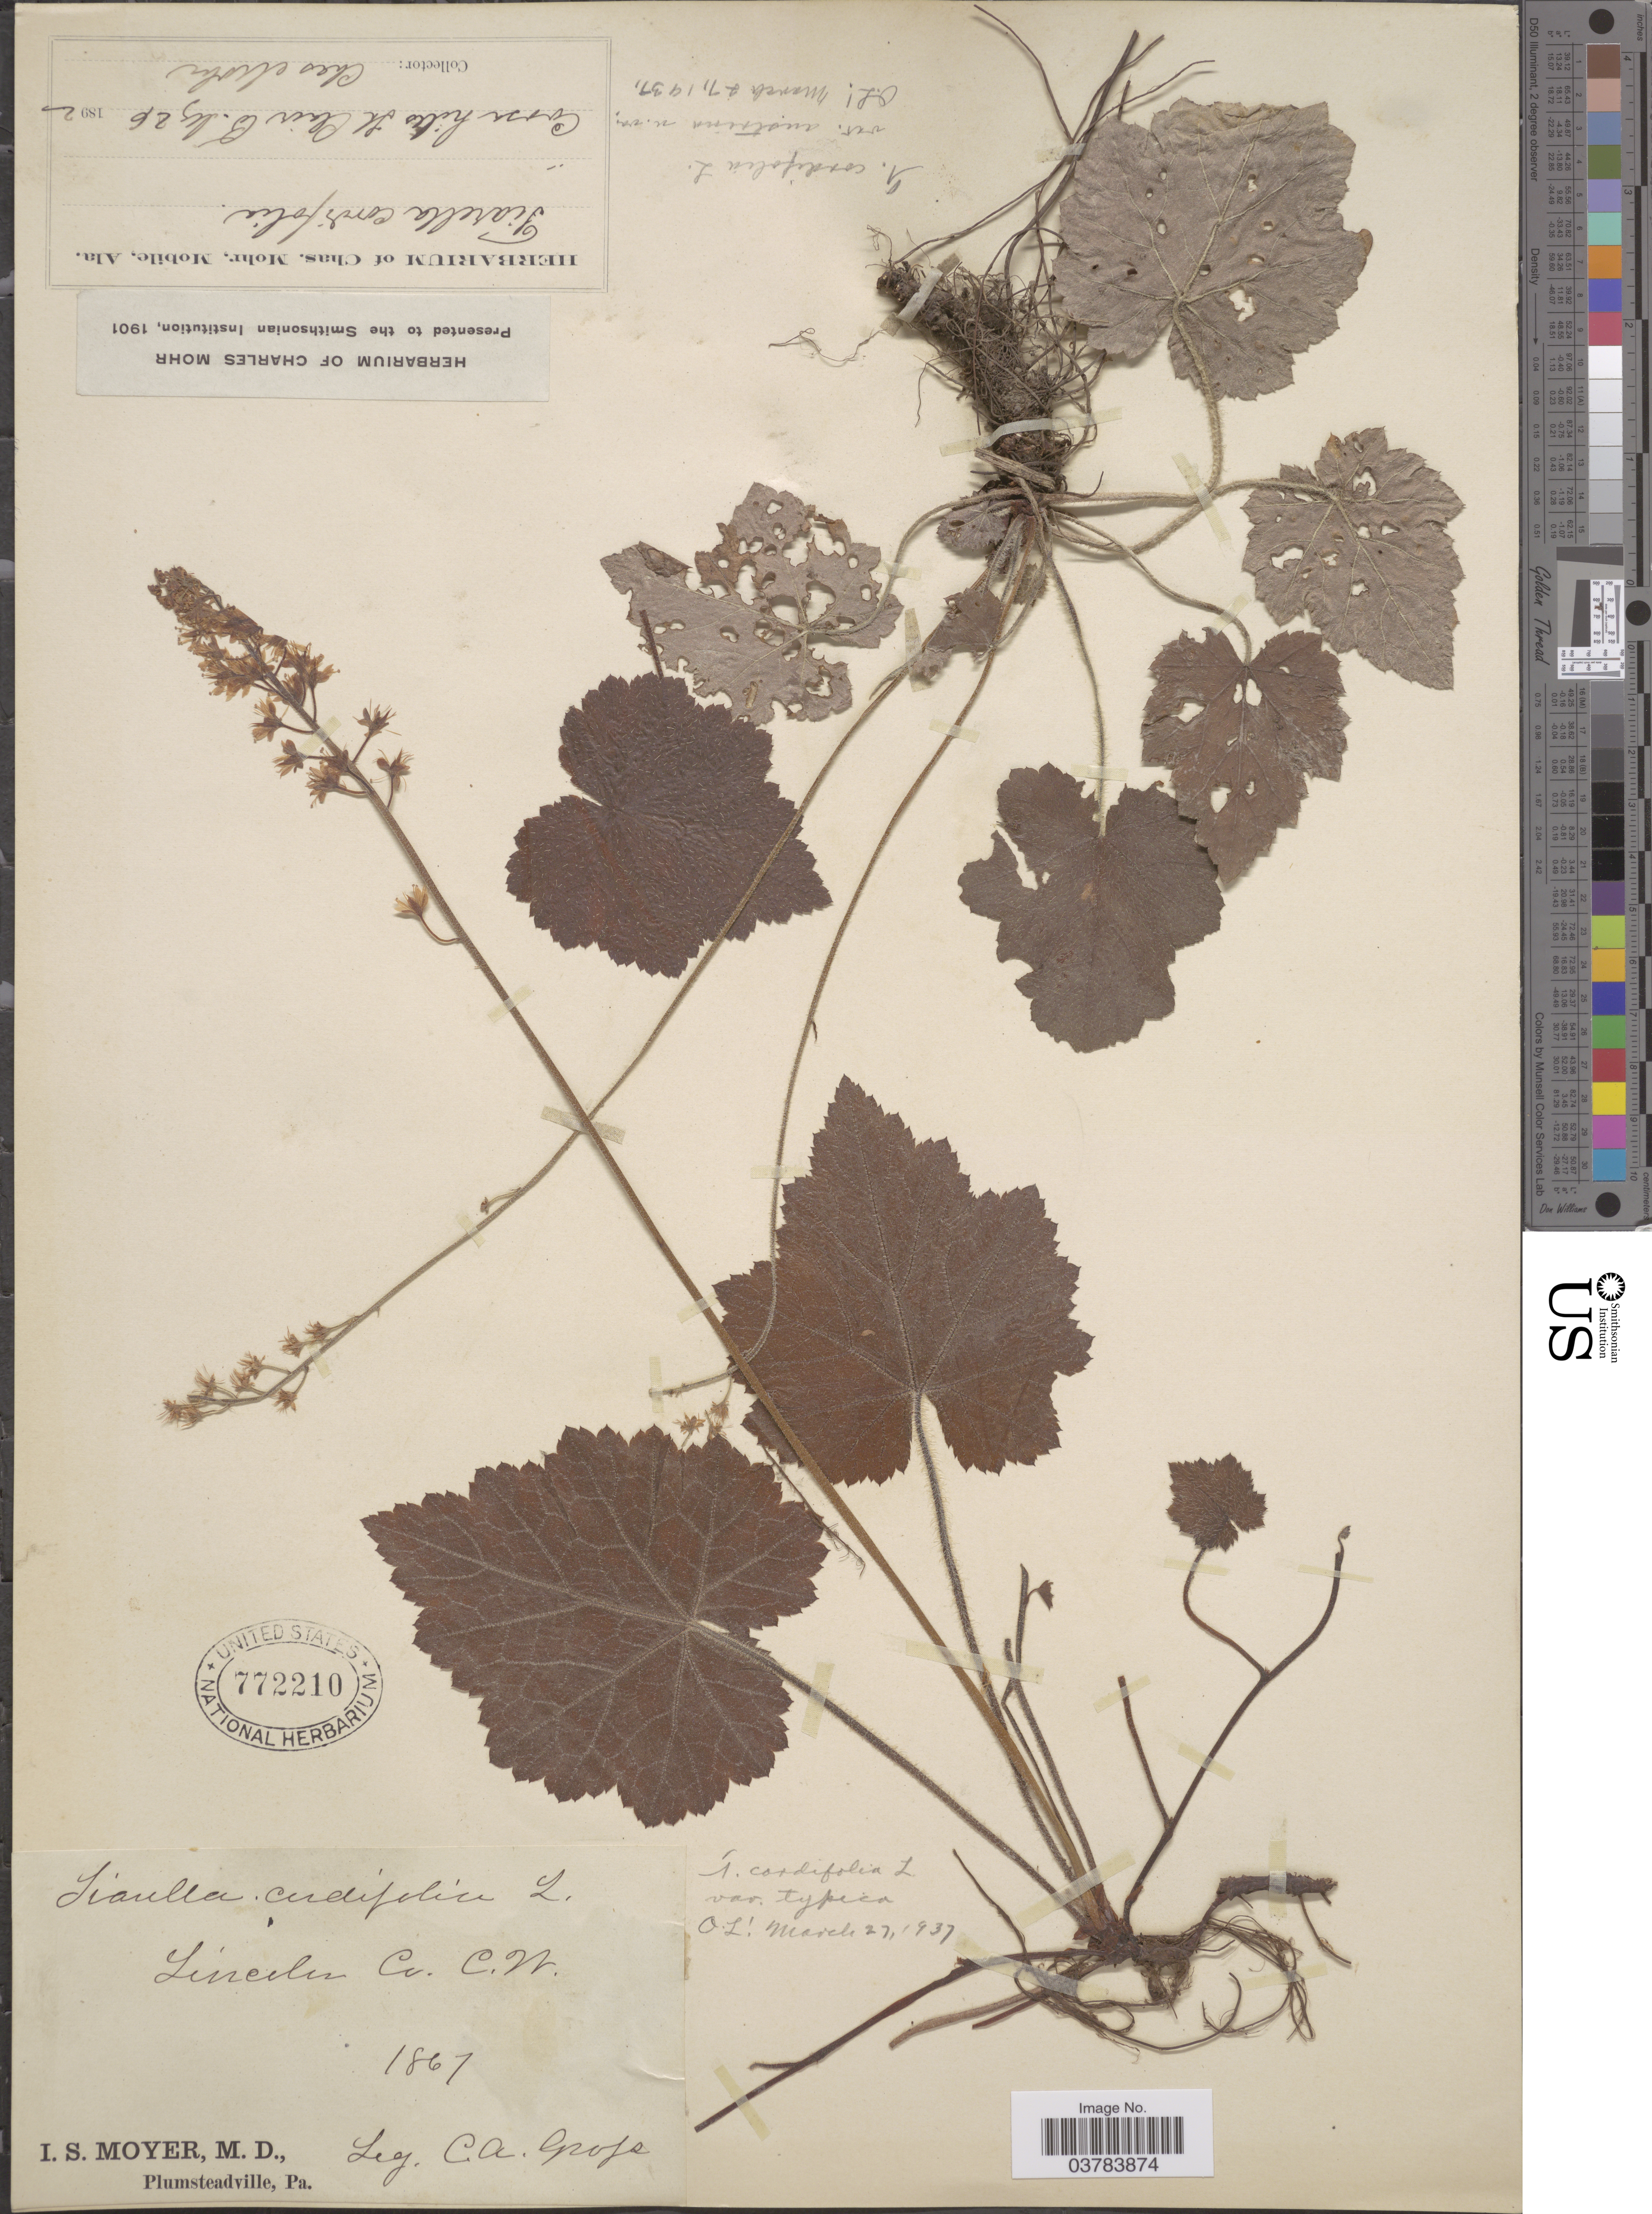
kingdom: Plantae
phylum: Tracheophyta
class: Magnoliopsida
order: Saxifragales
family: Saxifragaceae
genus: Tiarella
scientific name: Tiarella cordifolia var. typica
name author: Lakela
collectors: C. Grofs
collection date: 1867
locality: Lincoln Co. C.W.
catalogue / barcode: US 772210